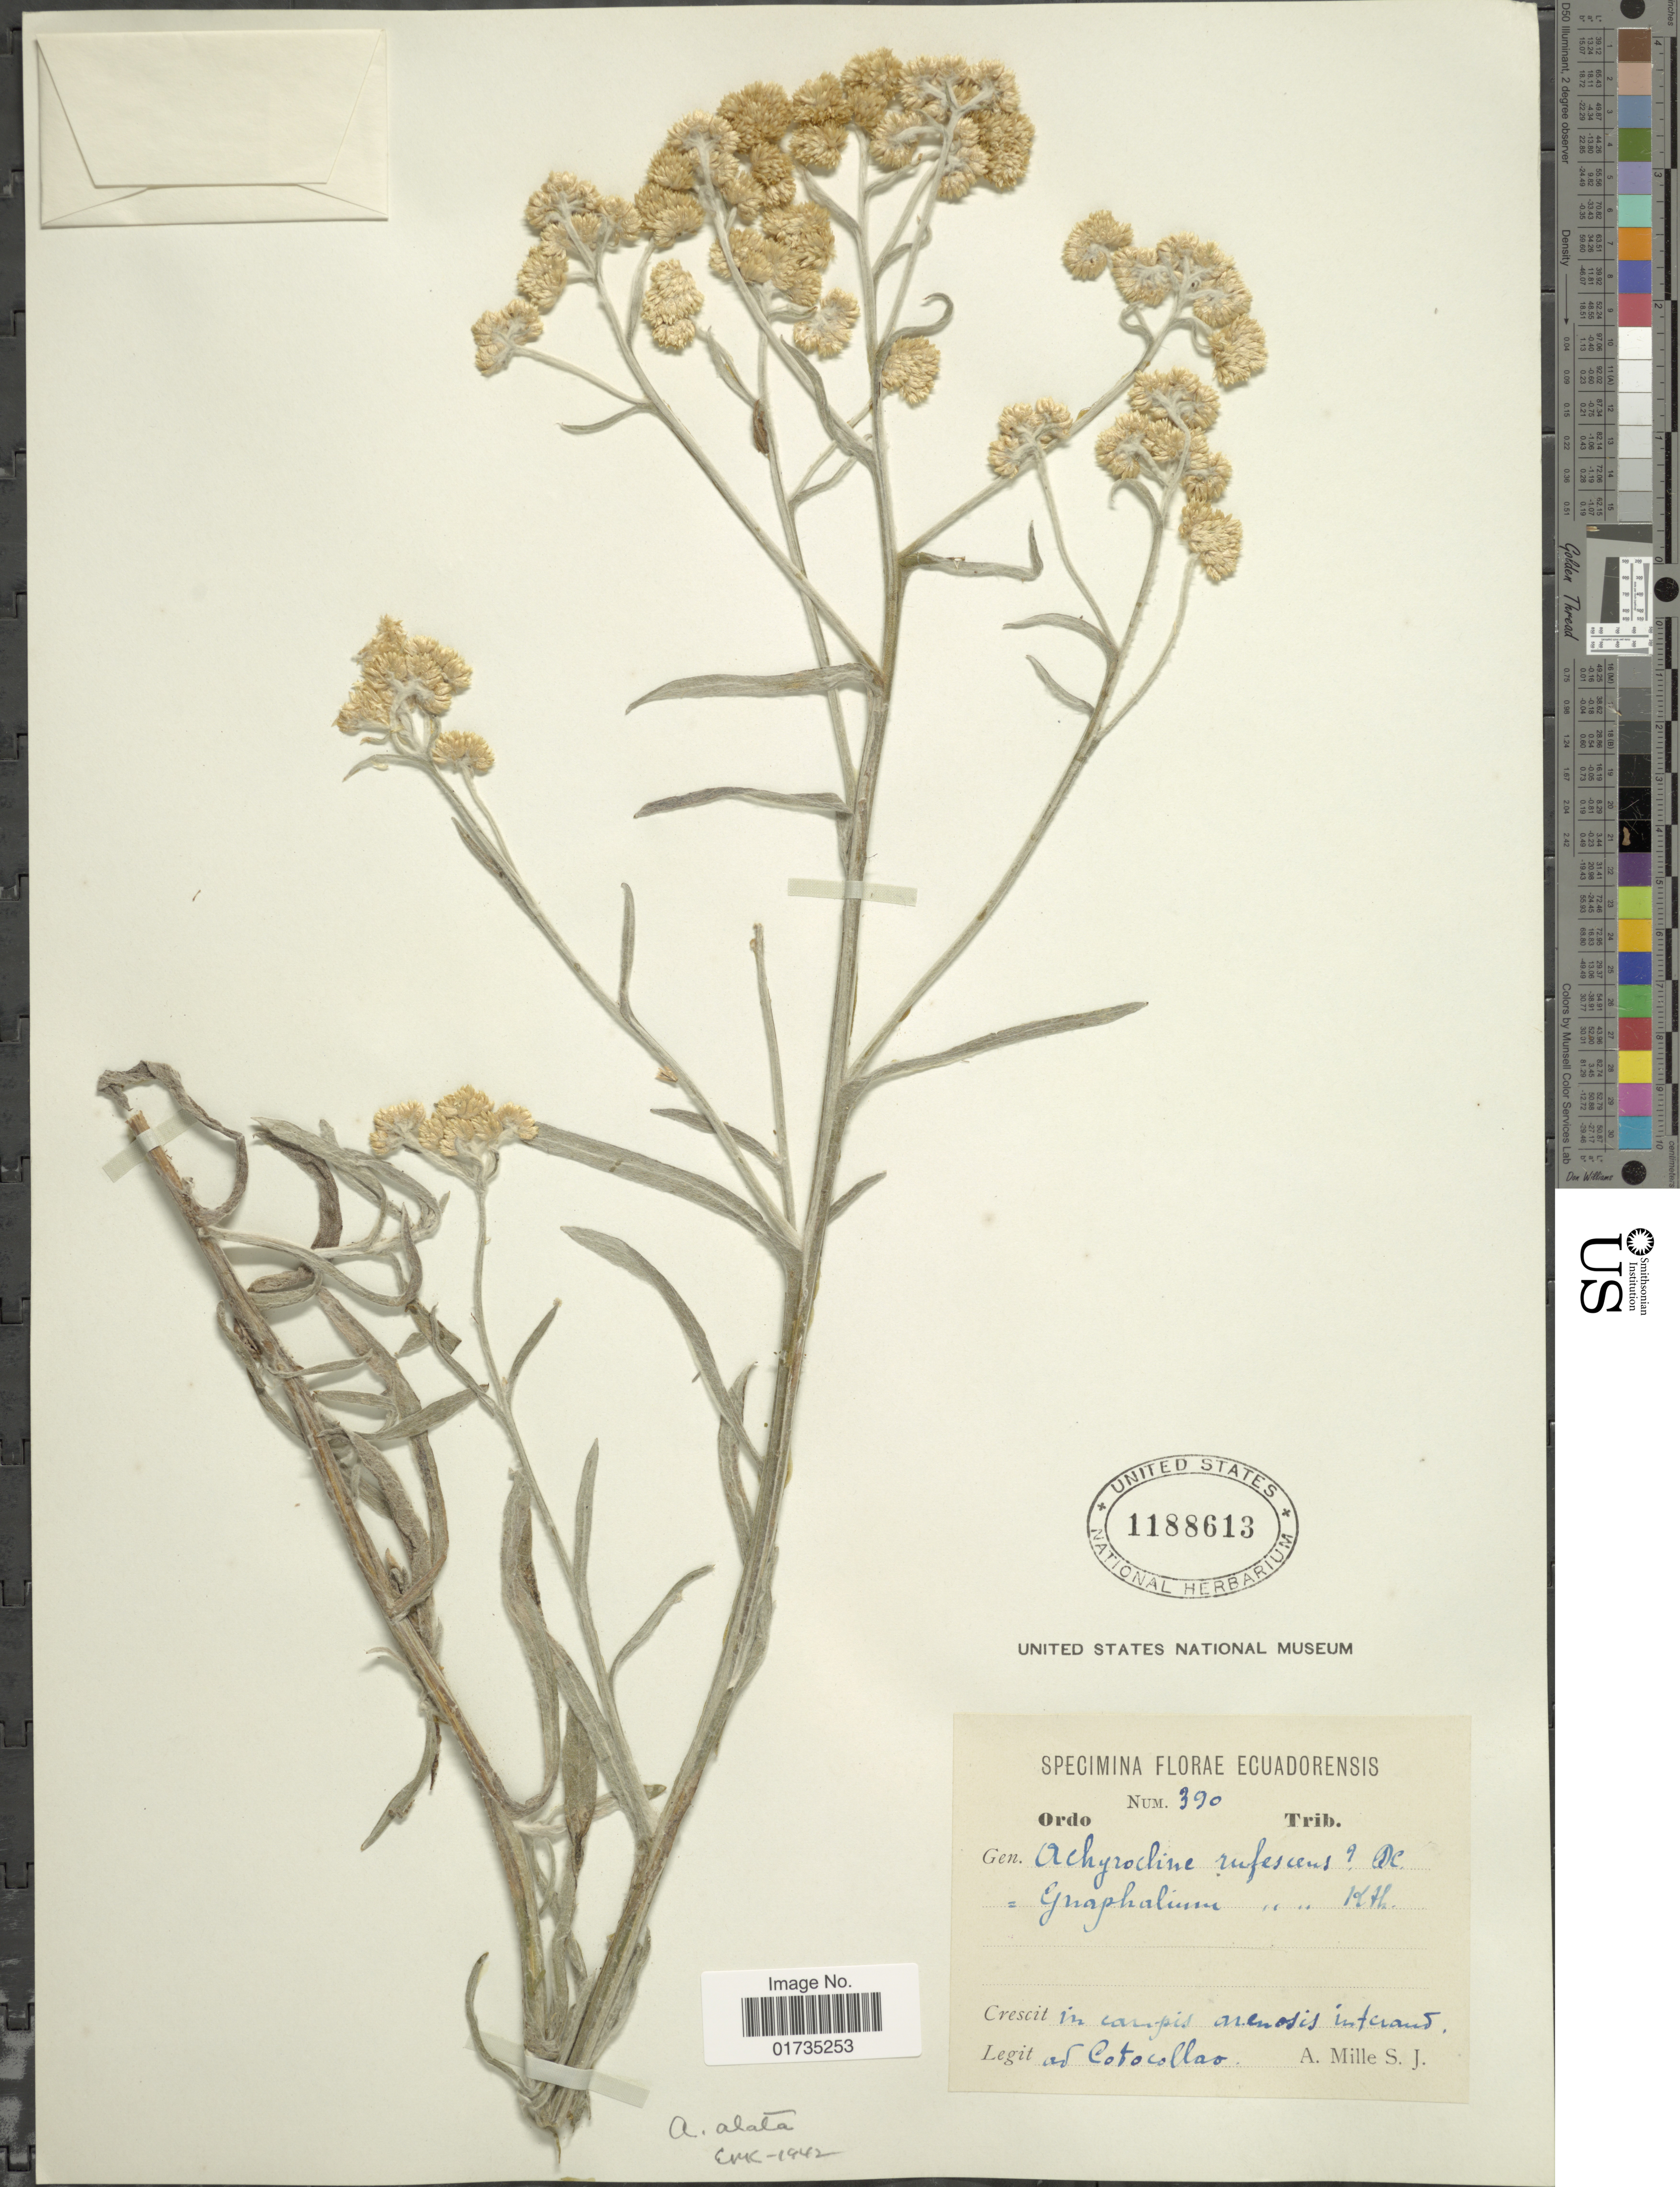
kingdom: Plantae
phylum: Tracheophyta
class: Magnoliopsida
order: Asterales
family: Asteraceae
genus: Achyrocline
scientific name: Achyrocline alata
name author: (Kunth) DC.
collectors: A. Mille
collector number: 390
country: Ecuador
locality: Ecuadorensis. in campis arenosis inferand ad Cotocollao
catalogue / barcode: US 1188613